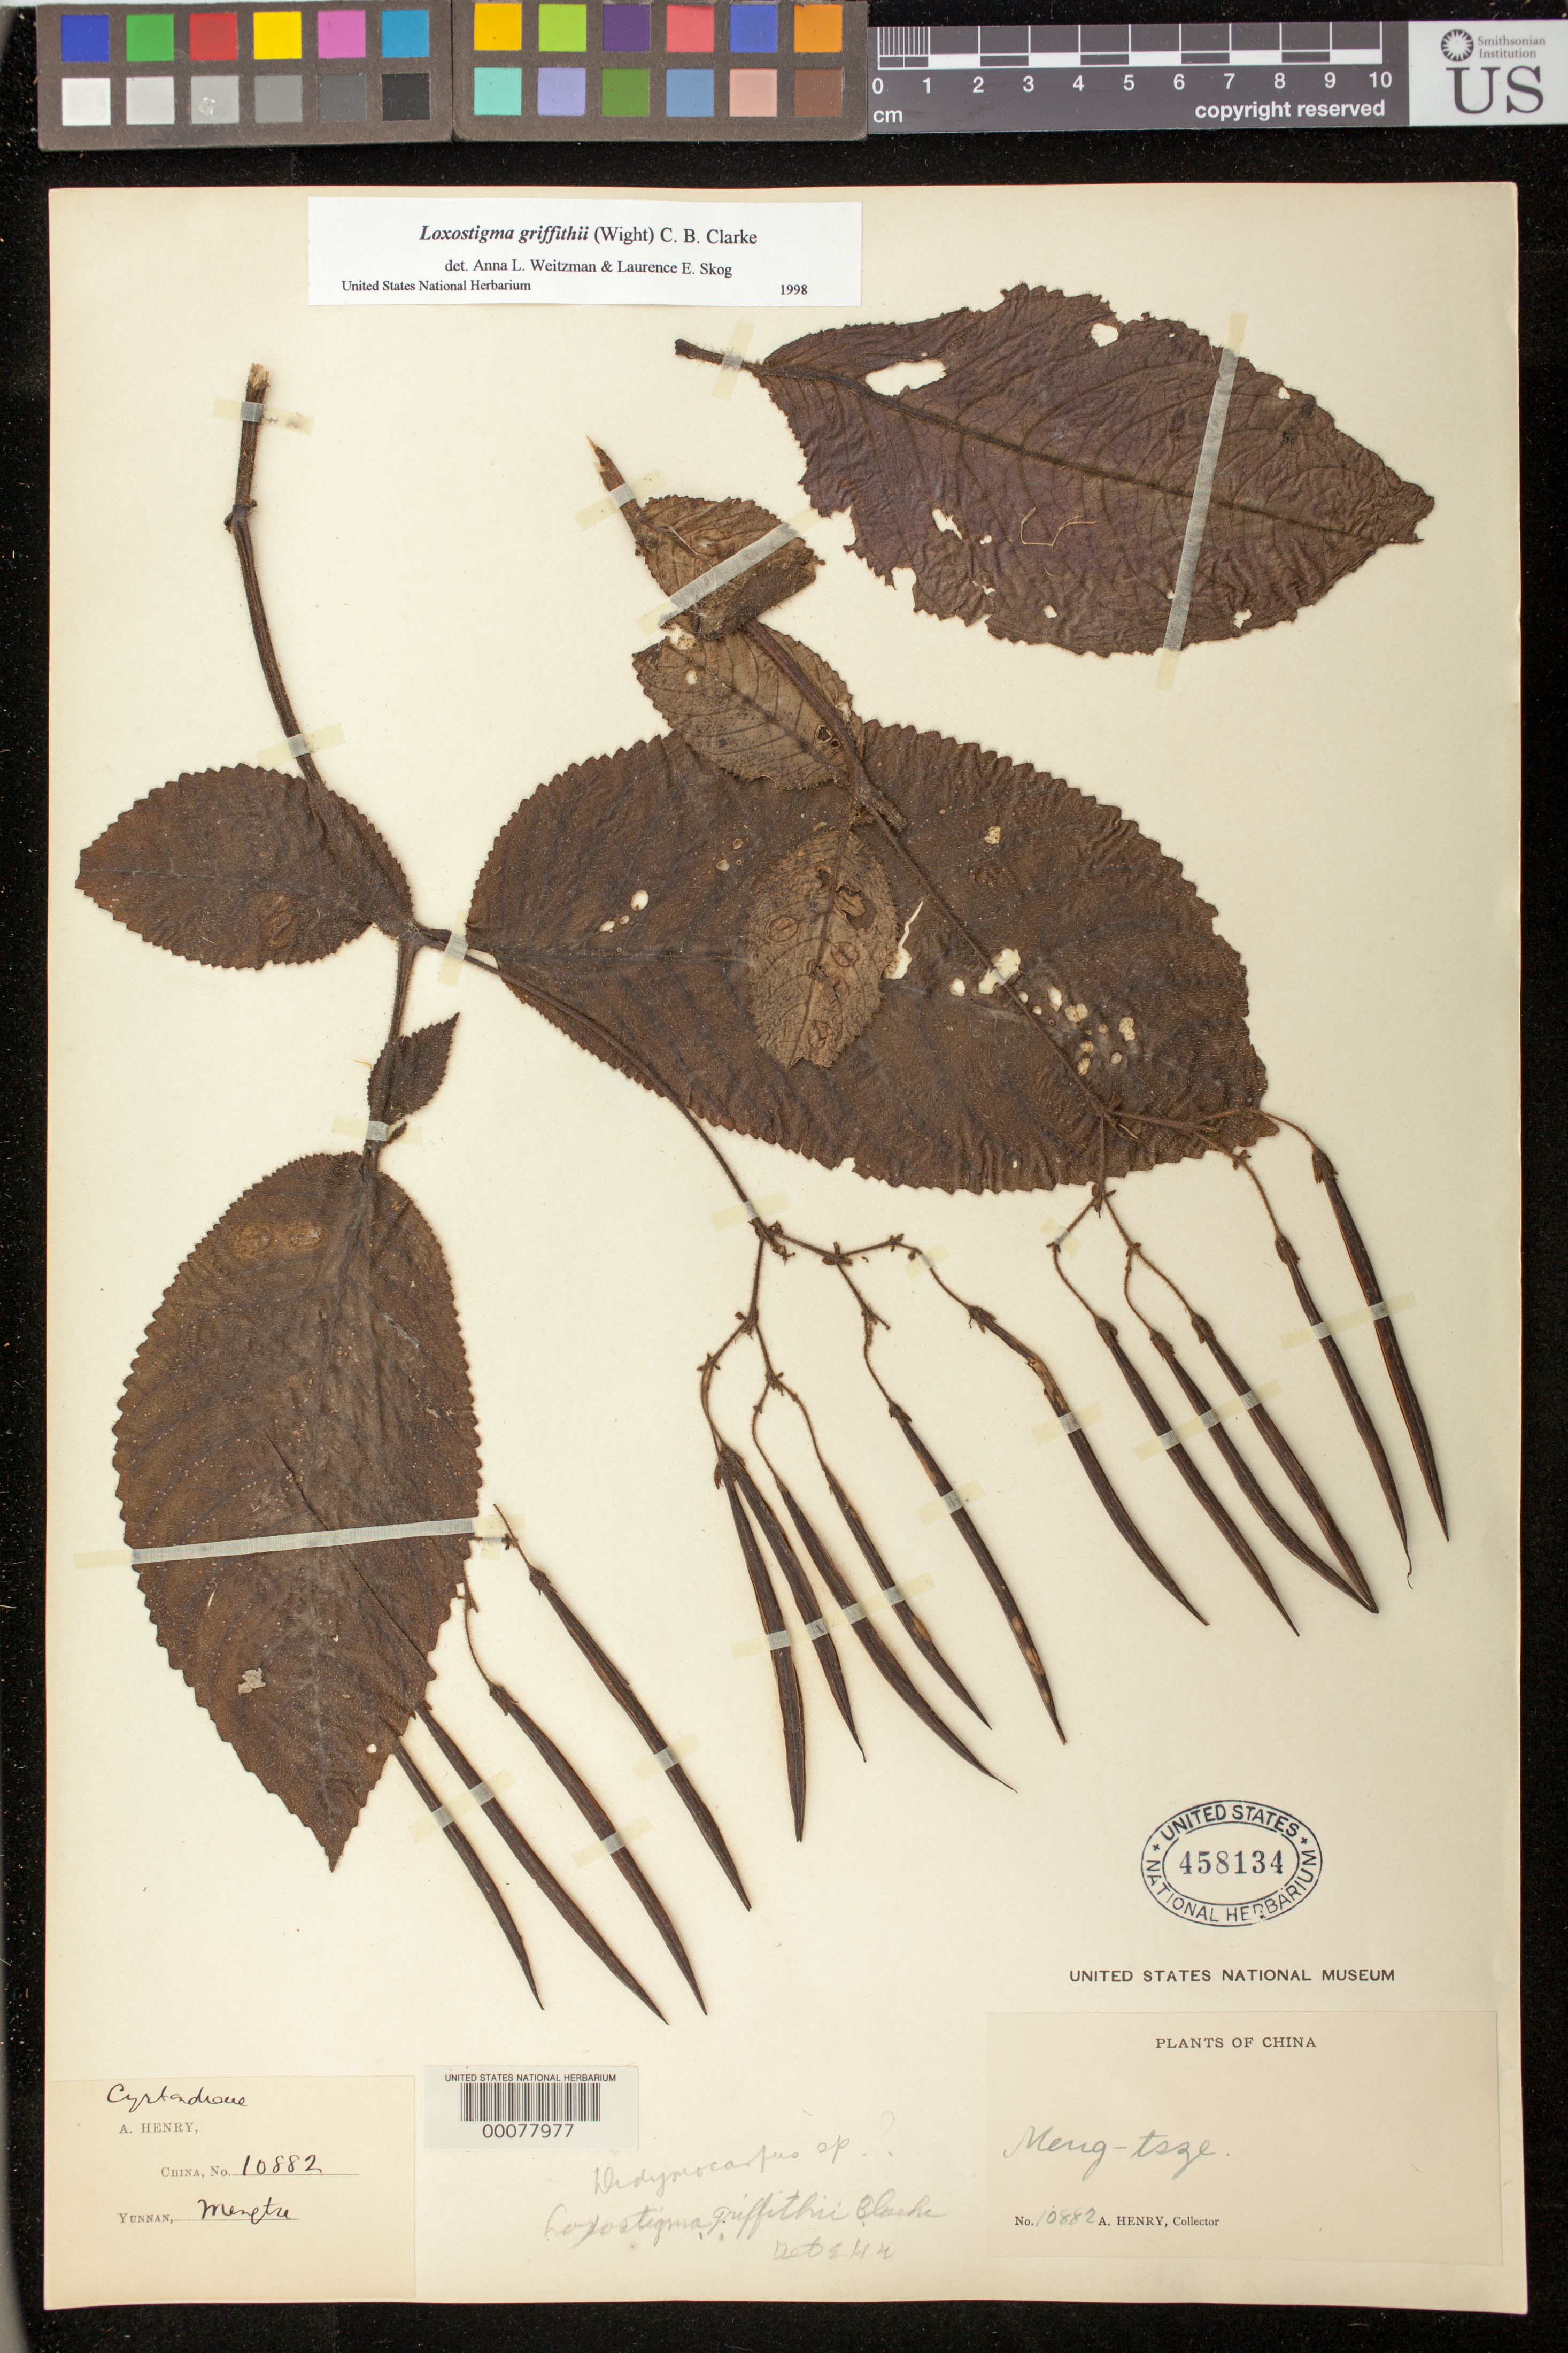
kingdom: Plantae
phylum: Tracheophyta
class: Magnoliopsida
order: Lamiales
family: Gesneriaceae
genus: Loxostigma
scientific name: Loxostigma griffithii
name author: (Wight) C.B. Clarke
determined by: Weitzman, A. L.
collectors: A. Henry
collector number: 10882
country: China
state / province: Yunnan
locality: Meng-tsze.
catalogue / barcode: US 458134